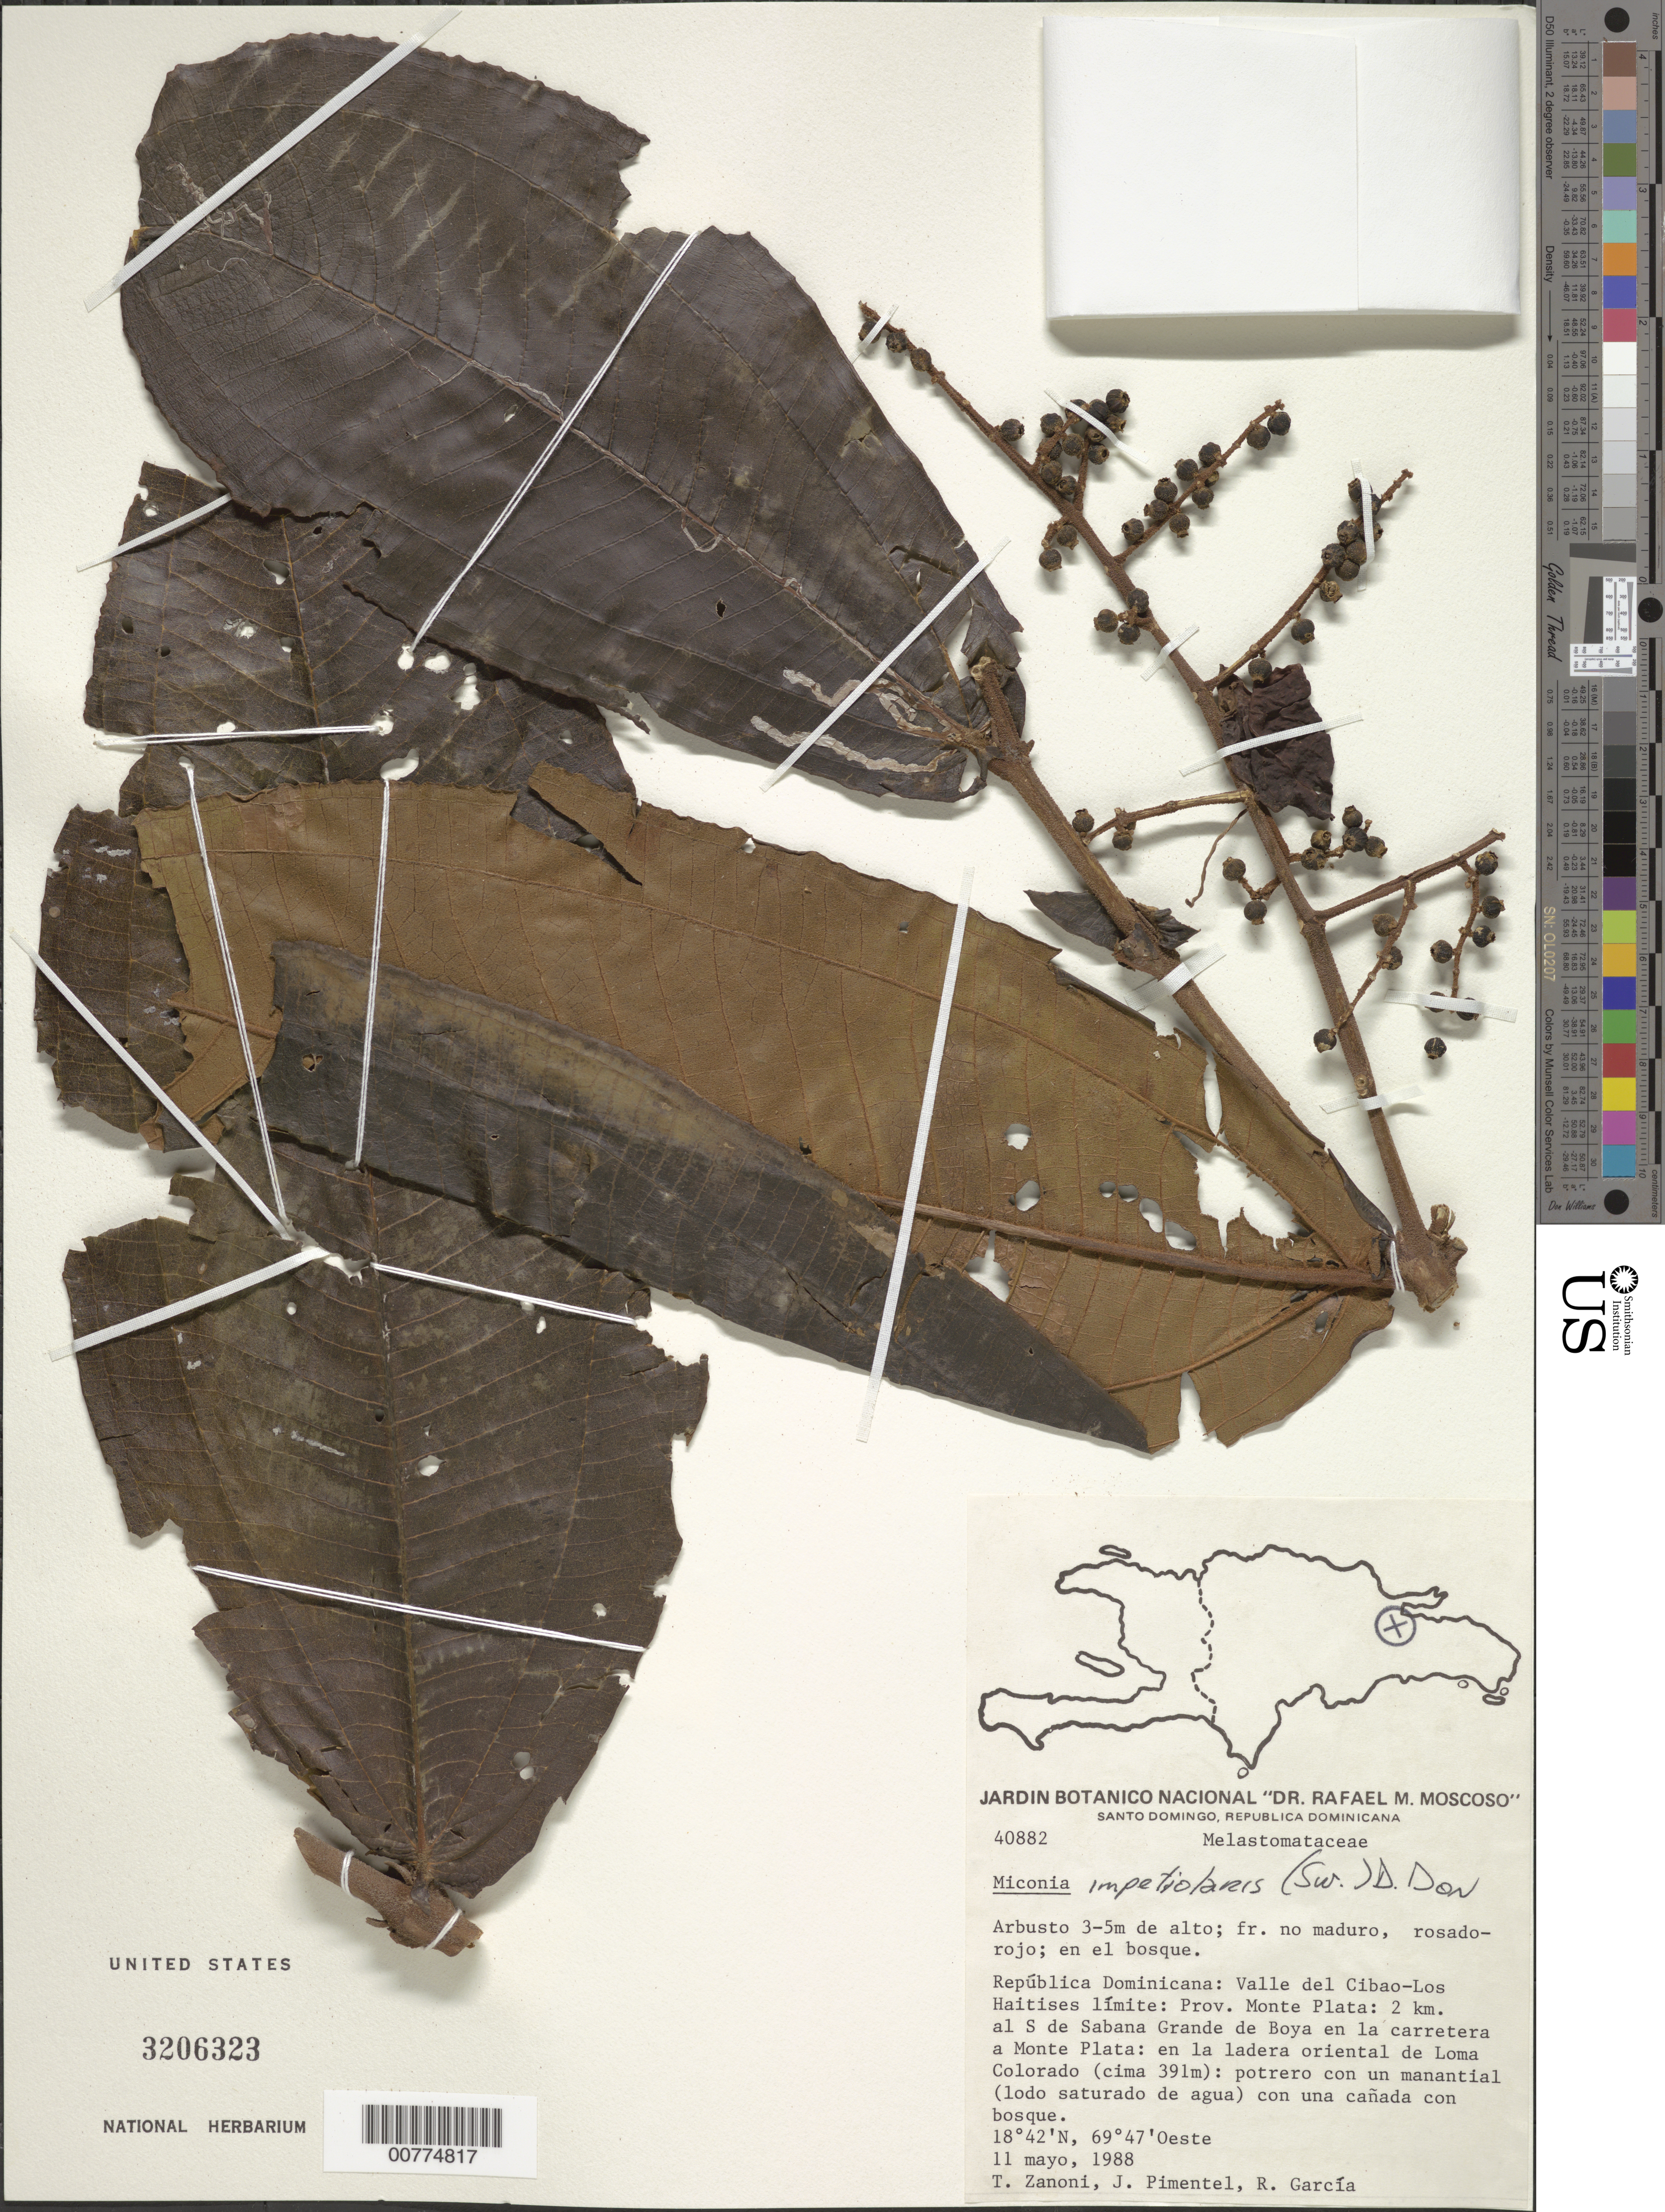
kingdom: Plantae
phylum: Tracheophyta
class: Magnoliopsida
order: Myrtales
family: Melastomataceae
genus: Miconia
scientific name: Miconia impetiolaris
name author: (Sw.) D. Don ex DC.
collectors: T. A. Zanoni, J. Pimentel & R. G. García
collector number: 40882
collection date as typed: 11 May 1988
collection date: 1988-05-11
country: Dominican Republic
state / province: Monte Plata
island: Hispaniola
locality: Limit between Valle del Cibao and Los Haitises, 2 km S of Sabana Grande de Boya in road to Monte Plata, in the oriental hillside of Loma Colorado (top 391m) .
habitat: Horse stable with stream (mud saturated with water) with glen with forest.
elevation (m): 391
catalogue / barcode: US 3206323